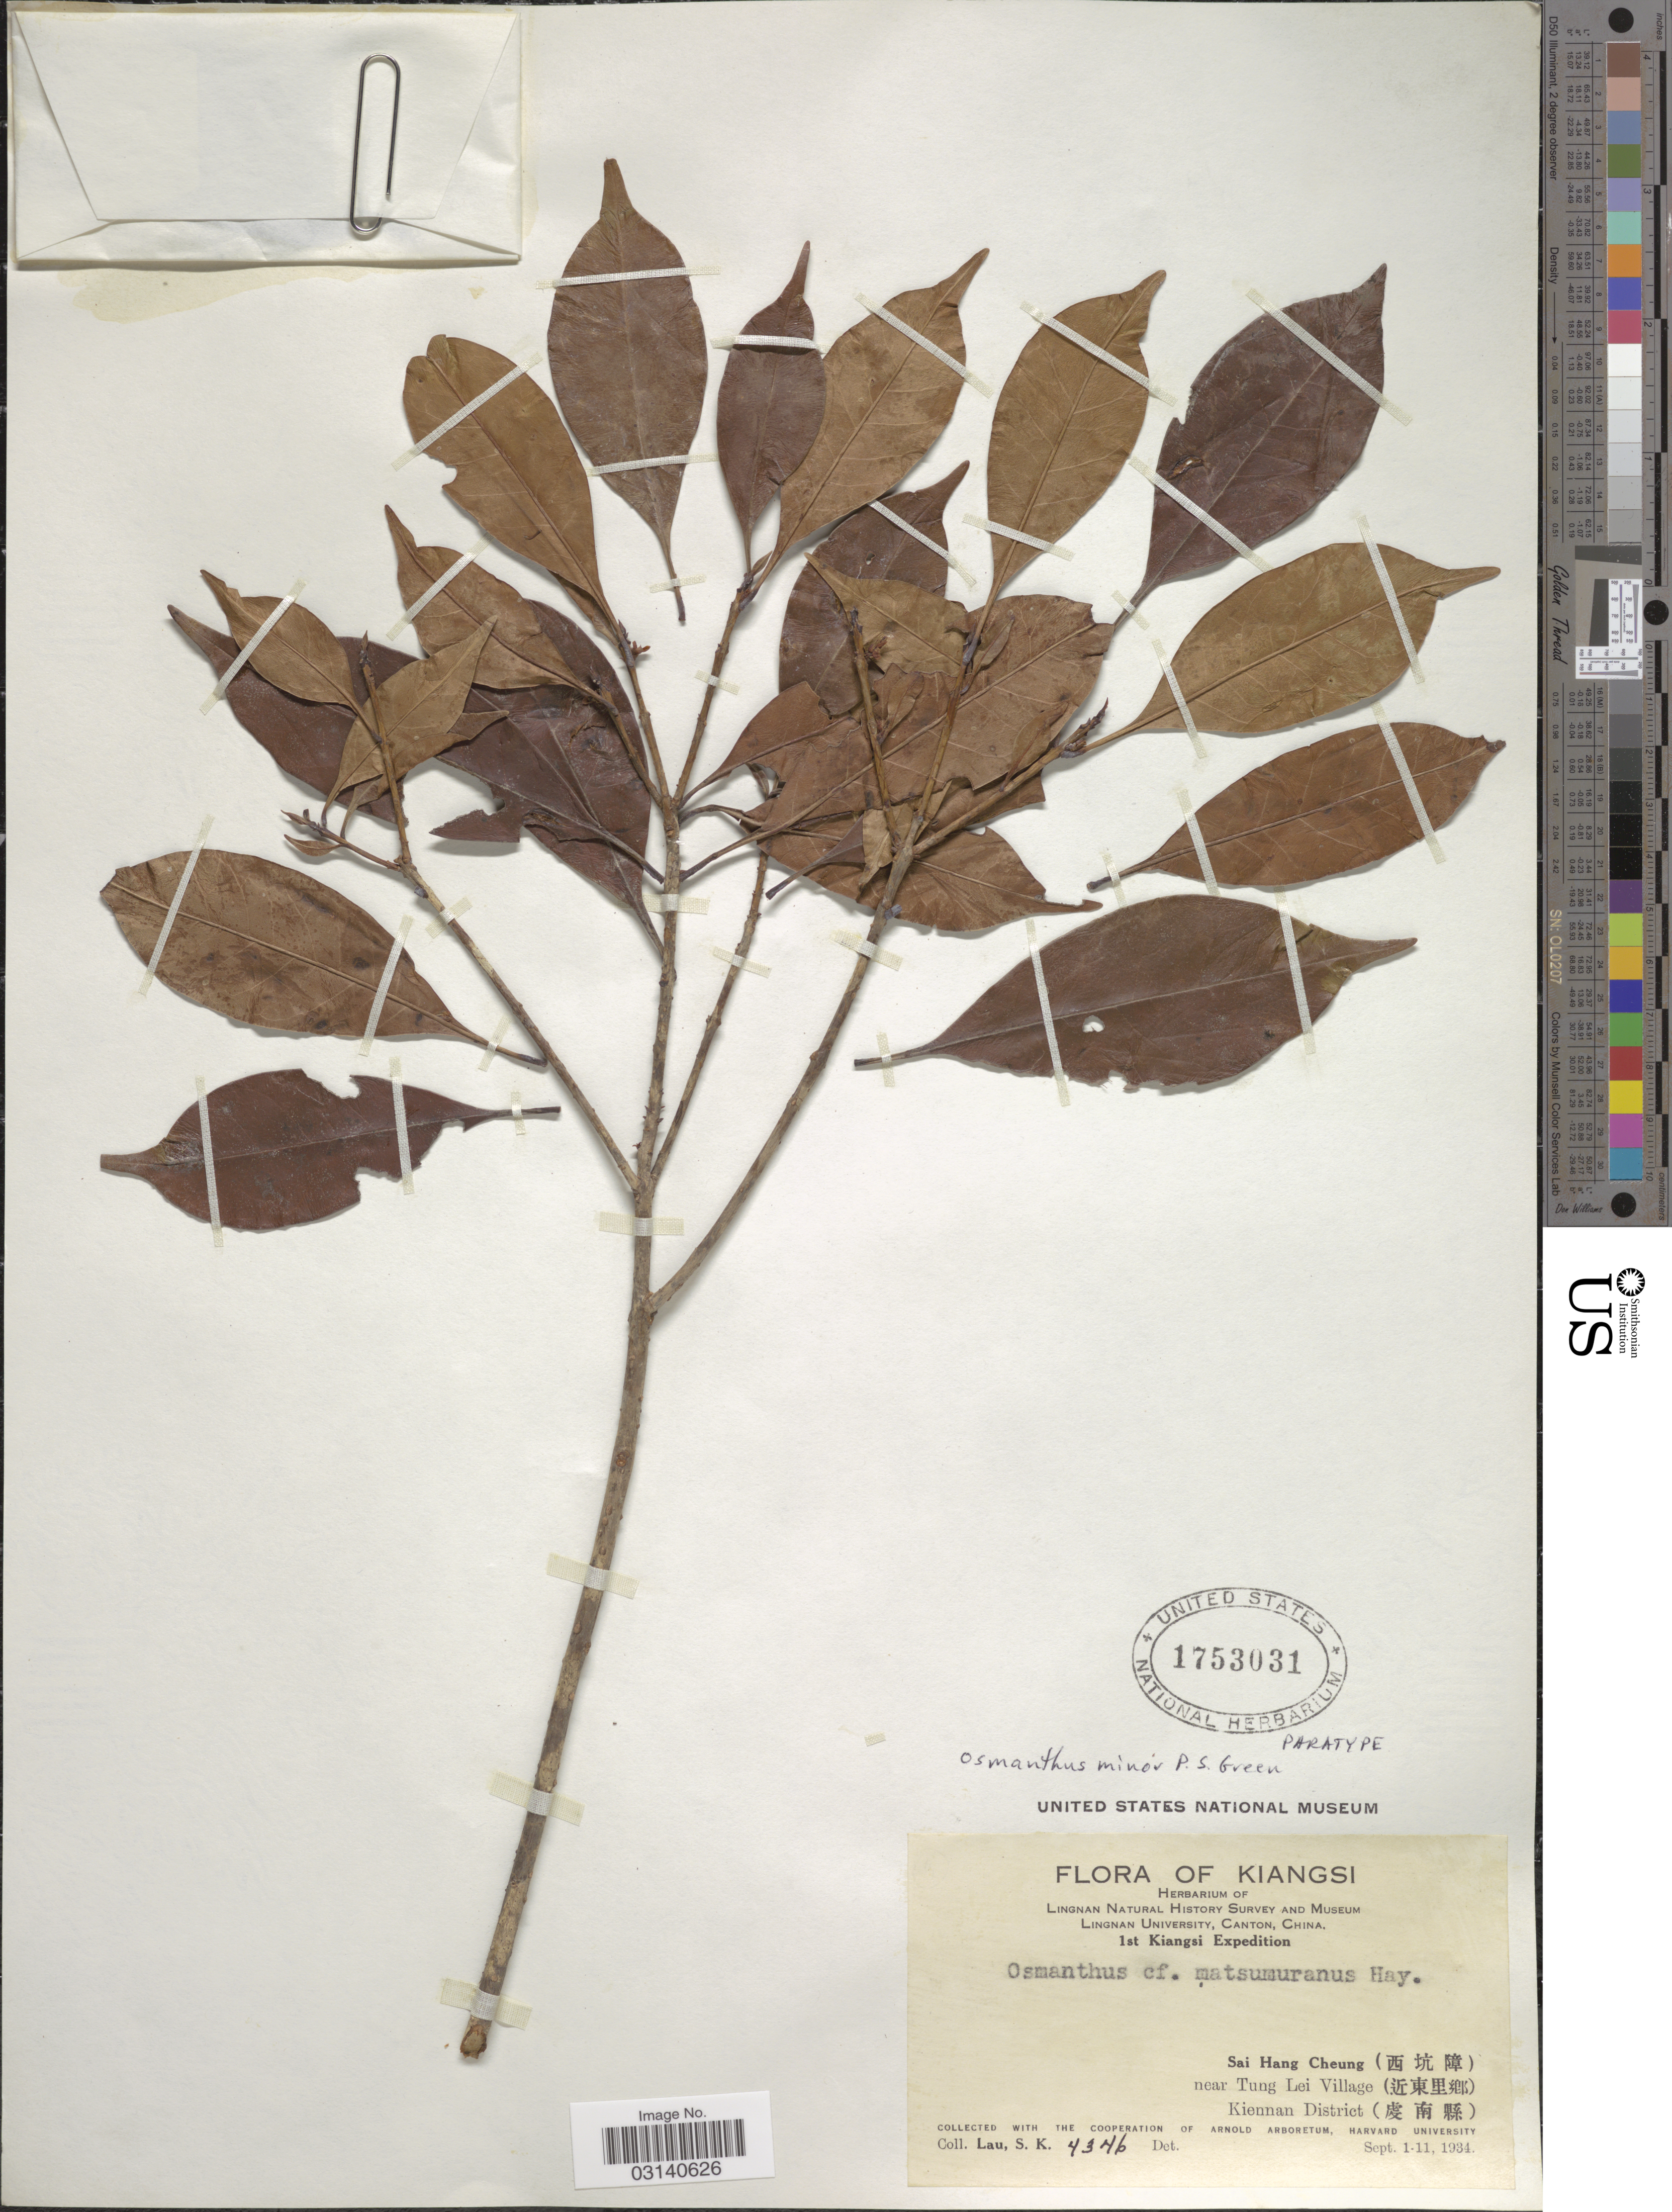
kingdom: Plantae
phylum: Tracheophyta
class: Magnoliopsida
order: Lamiales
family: Oleaceae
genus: Osmanthus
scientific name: Osmanthus minor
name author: P.S. Green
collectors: S. K. Lau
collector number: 4346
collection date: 1934-09-01/1934-09-11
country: China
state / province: Jiangxi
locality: Kiangsi, Sai Hang Cheung, near Tung Lei Village, Kiennan District.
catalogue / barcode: US 1753031